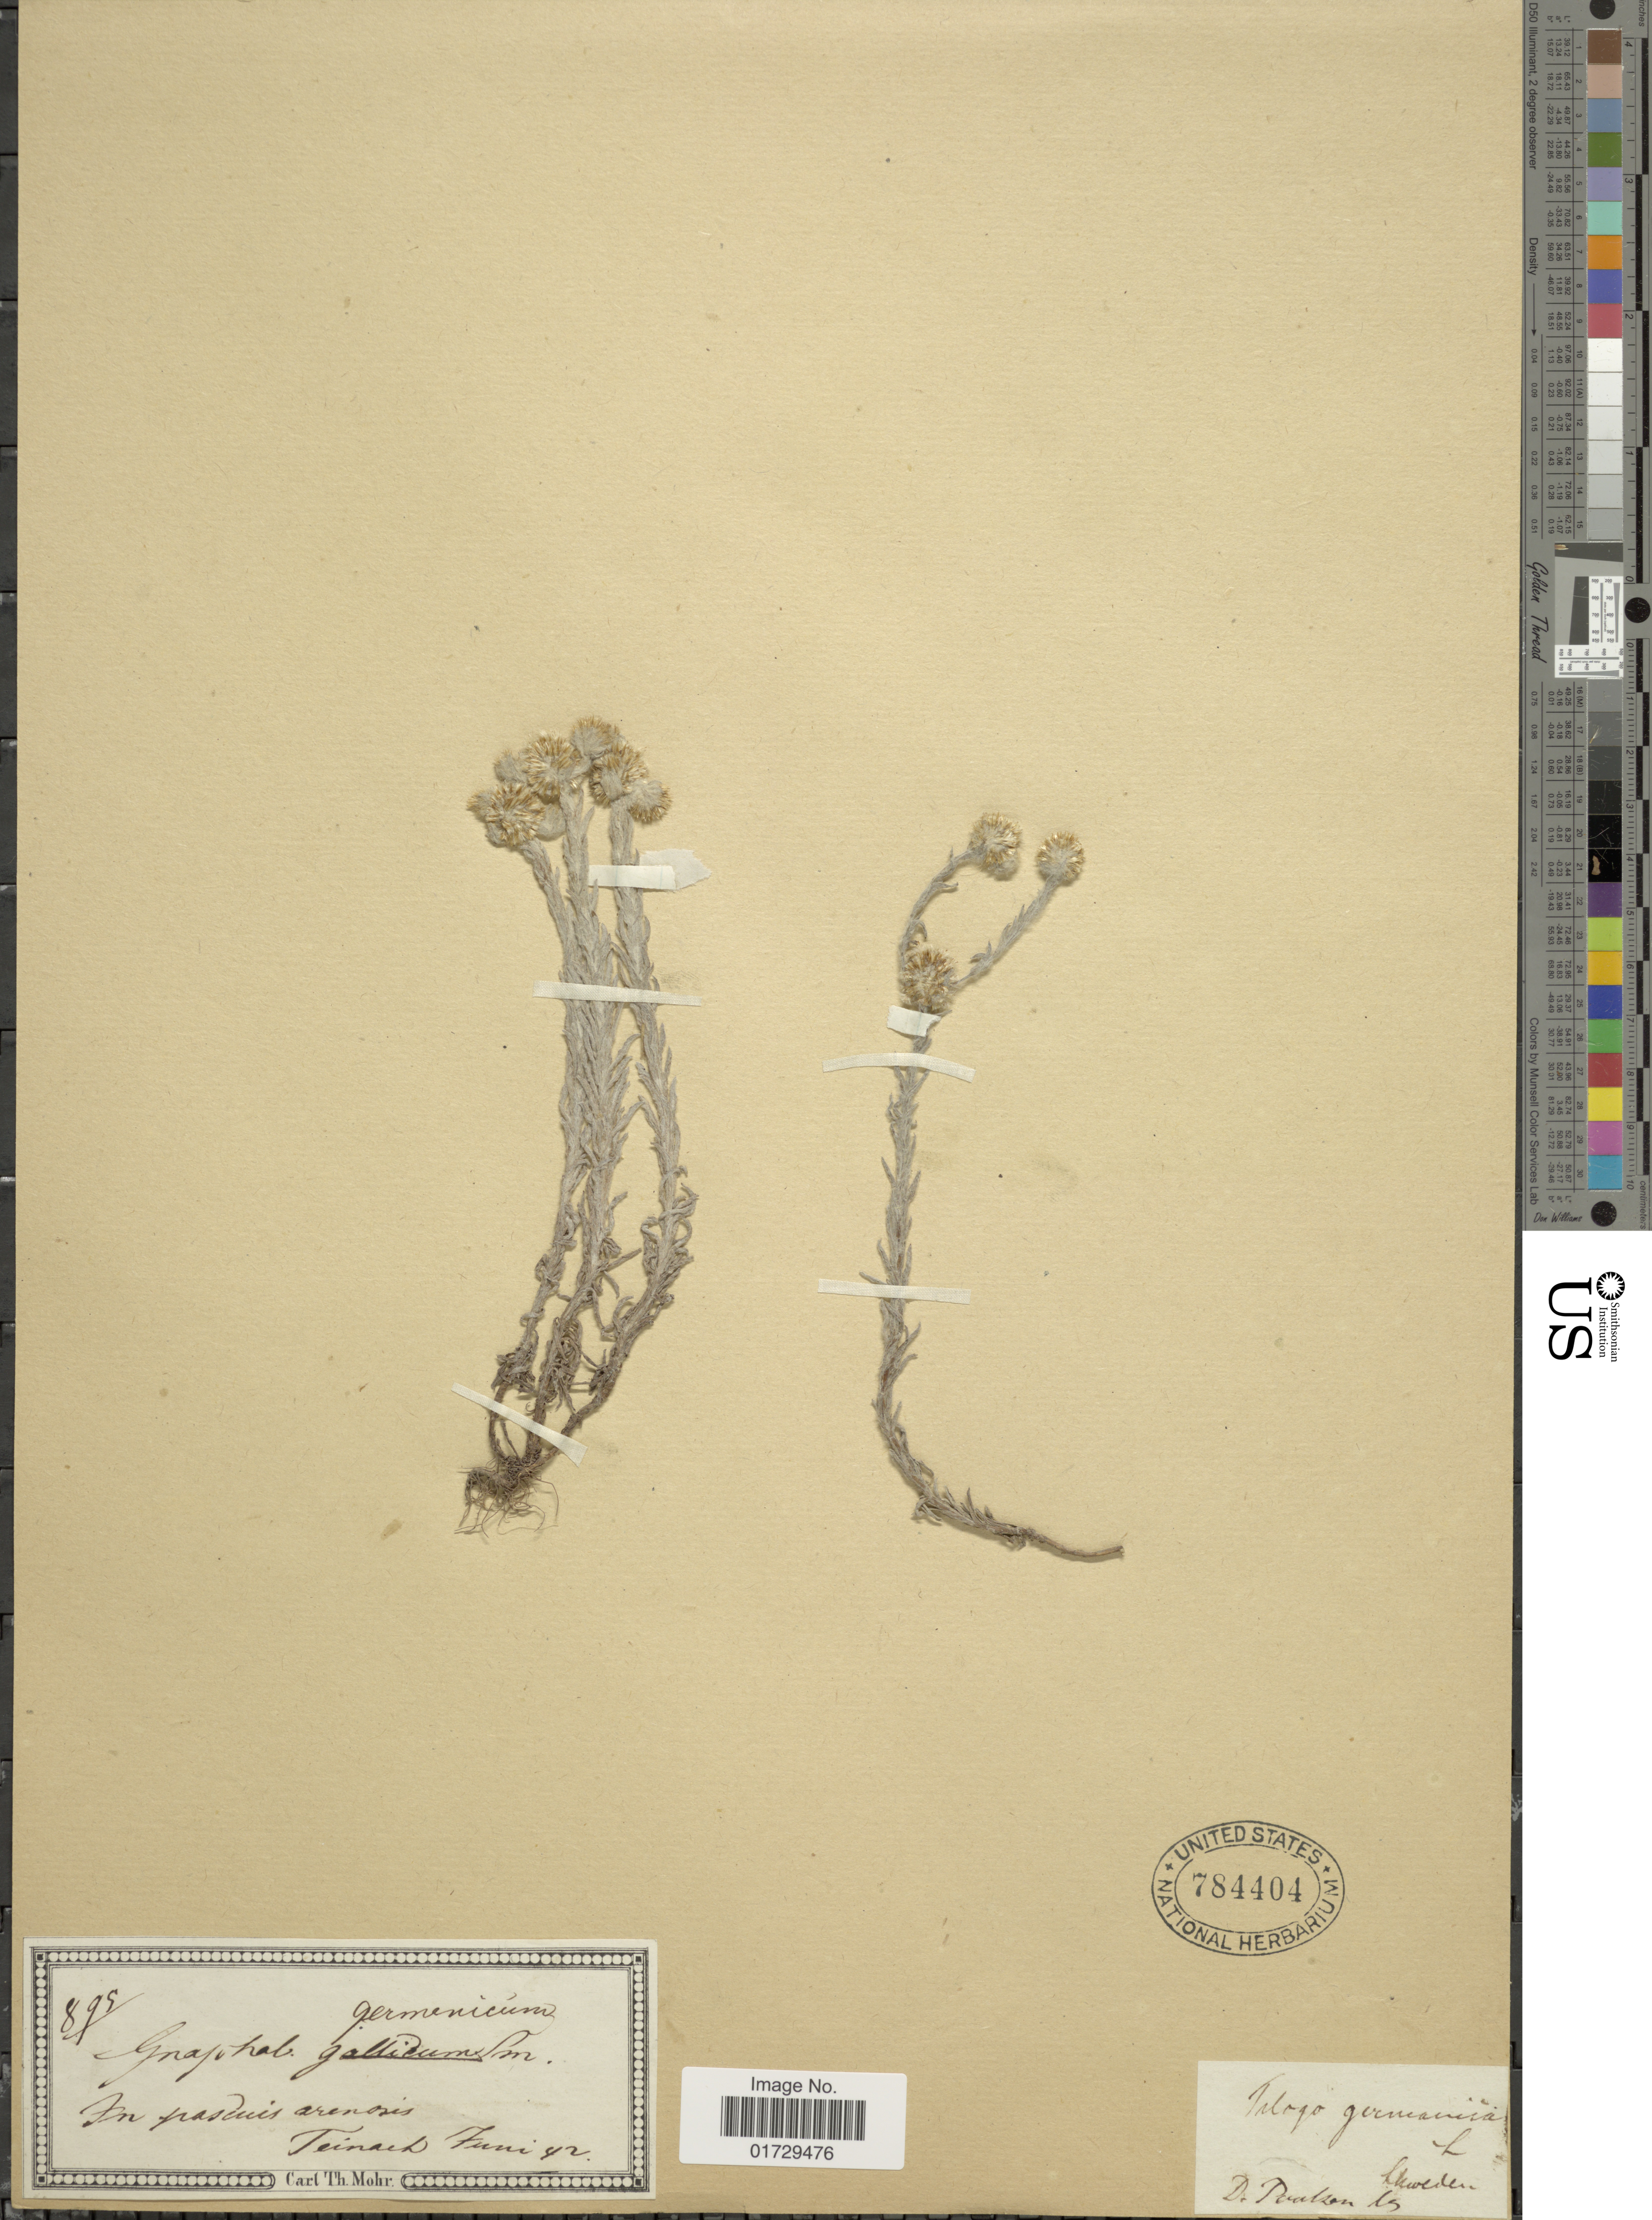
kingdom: Plantae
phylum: Tracheophyta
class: Magnoliopsida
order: Asterales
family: Asteraceae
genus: Filago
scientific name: Filago germanica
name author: (L.) Huds.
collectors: C. T. Mohr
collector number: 895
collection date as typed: Transcribed d/m/y: /6/42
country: Germany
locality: In prascuis arenosis, Teinach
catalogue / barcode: US 784404